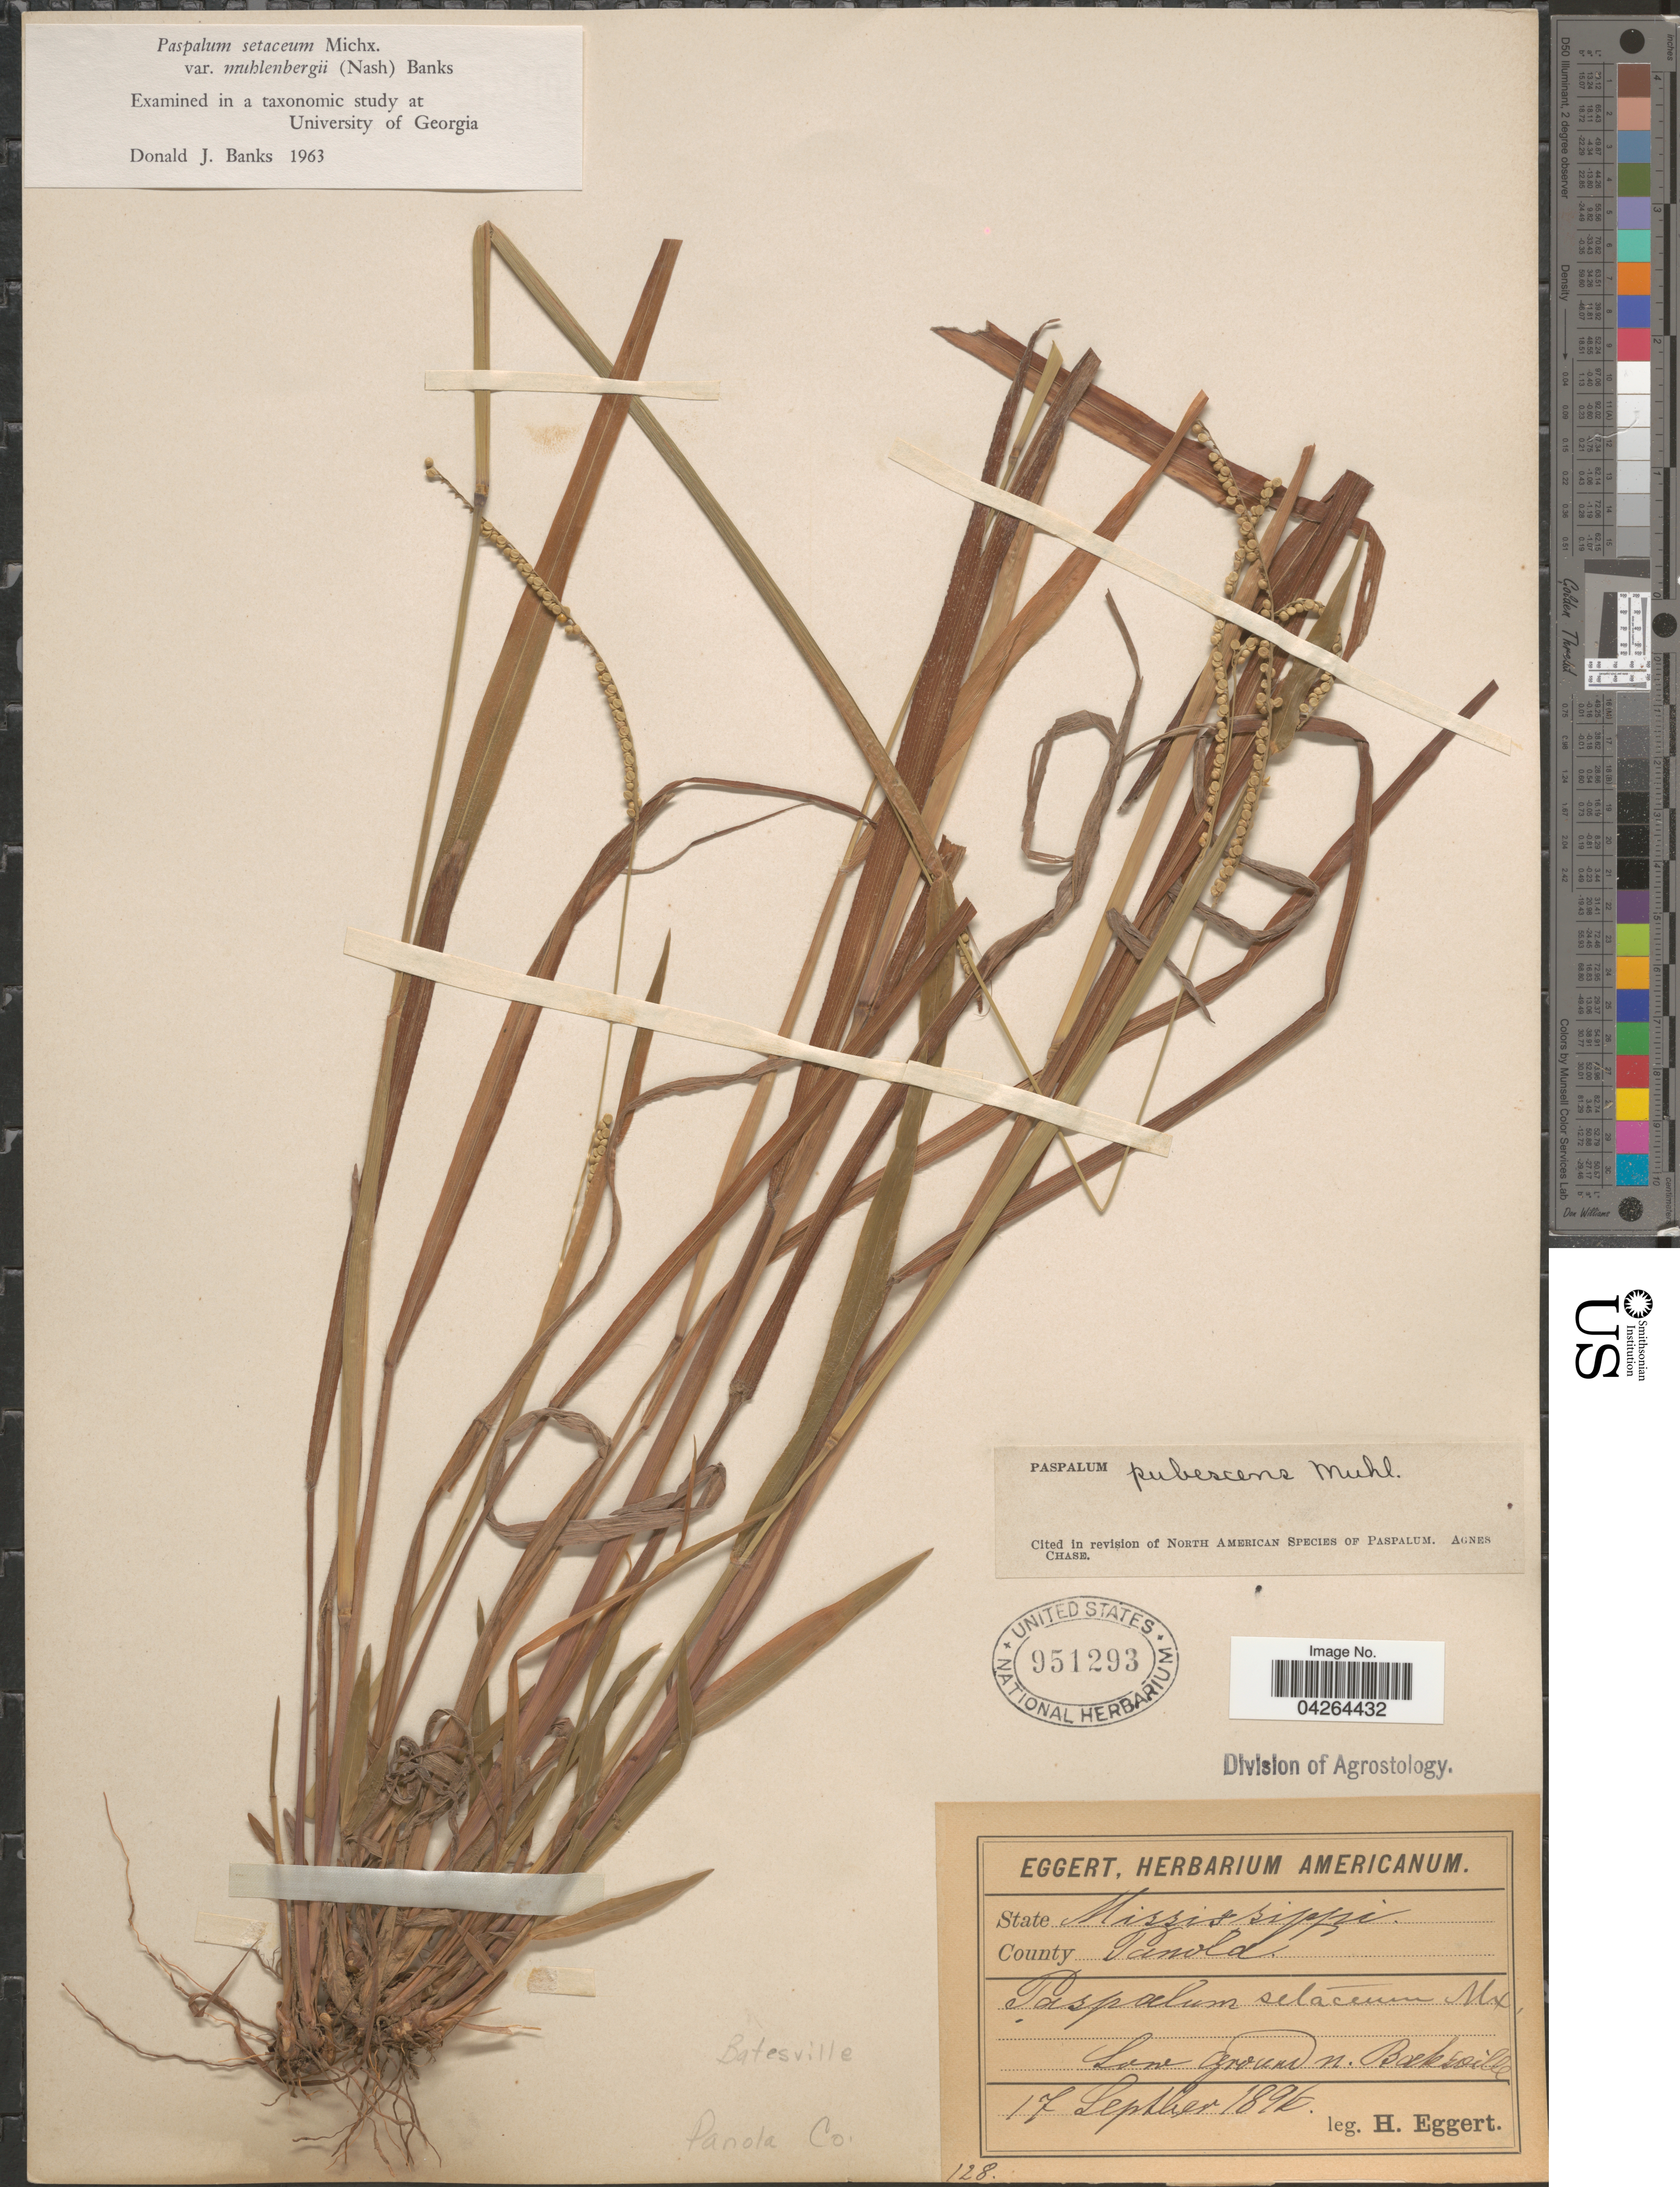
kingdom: Plantae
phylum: Tracheophyta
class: Liliopsida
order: Poales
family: Poaceae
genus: Paspalum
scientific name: Paspalum setaceum var. muhlenbergii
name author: (Nash) D.J. Banks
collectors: H. Eggert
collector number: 128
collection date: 1896-09-17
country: United States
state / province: Mississippi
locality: County Panola. Low ground n. Batesville.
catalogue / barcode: US 951293